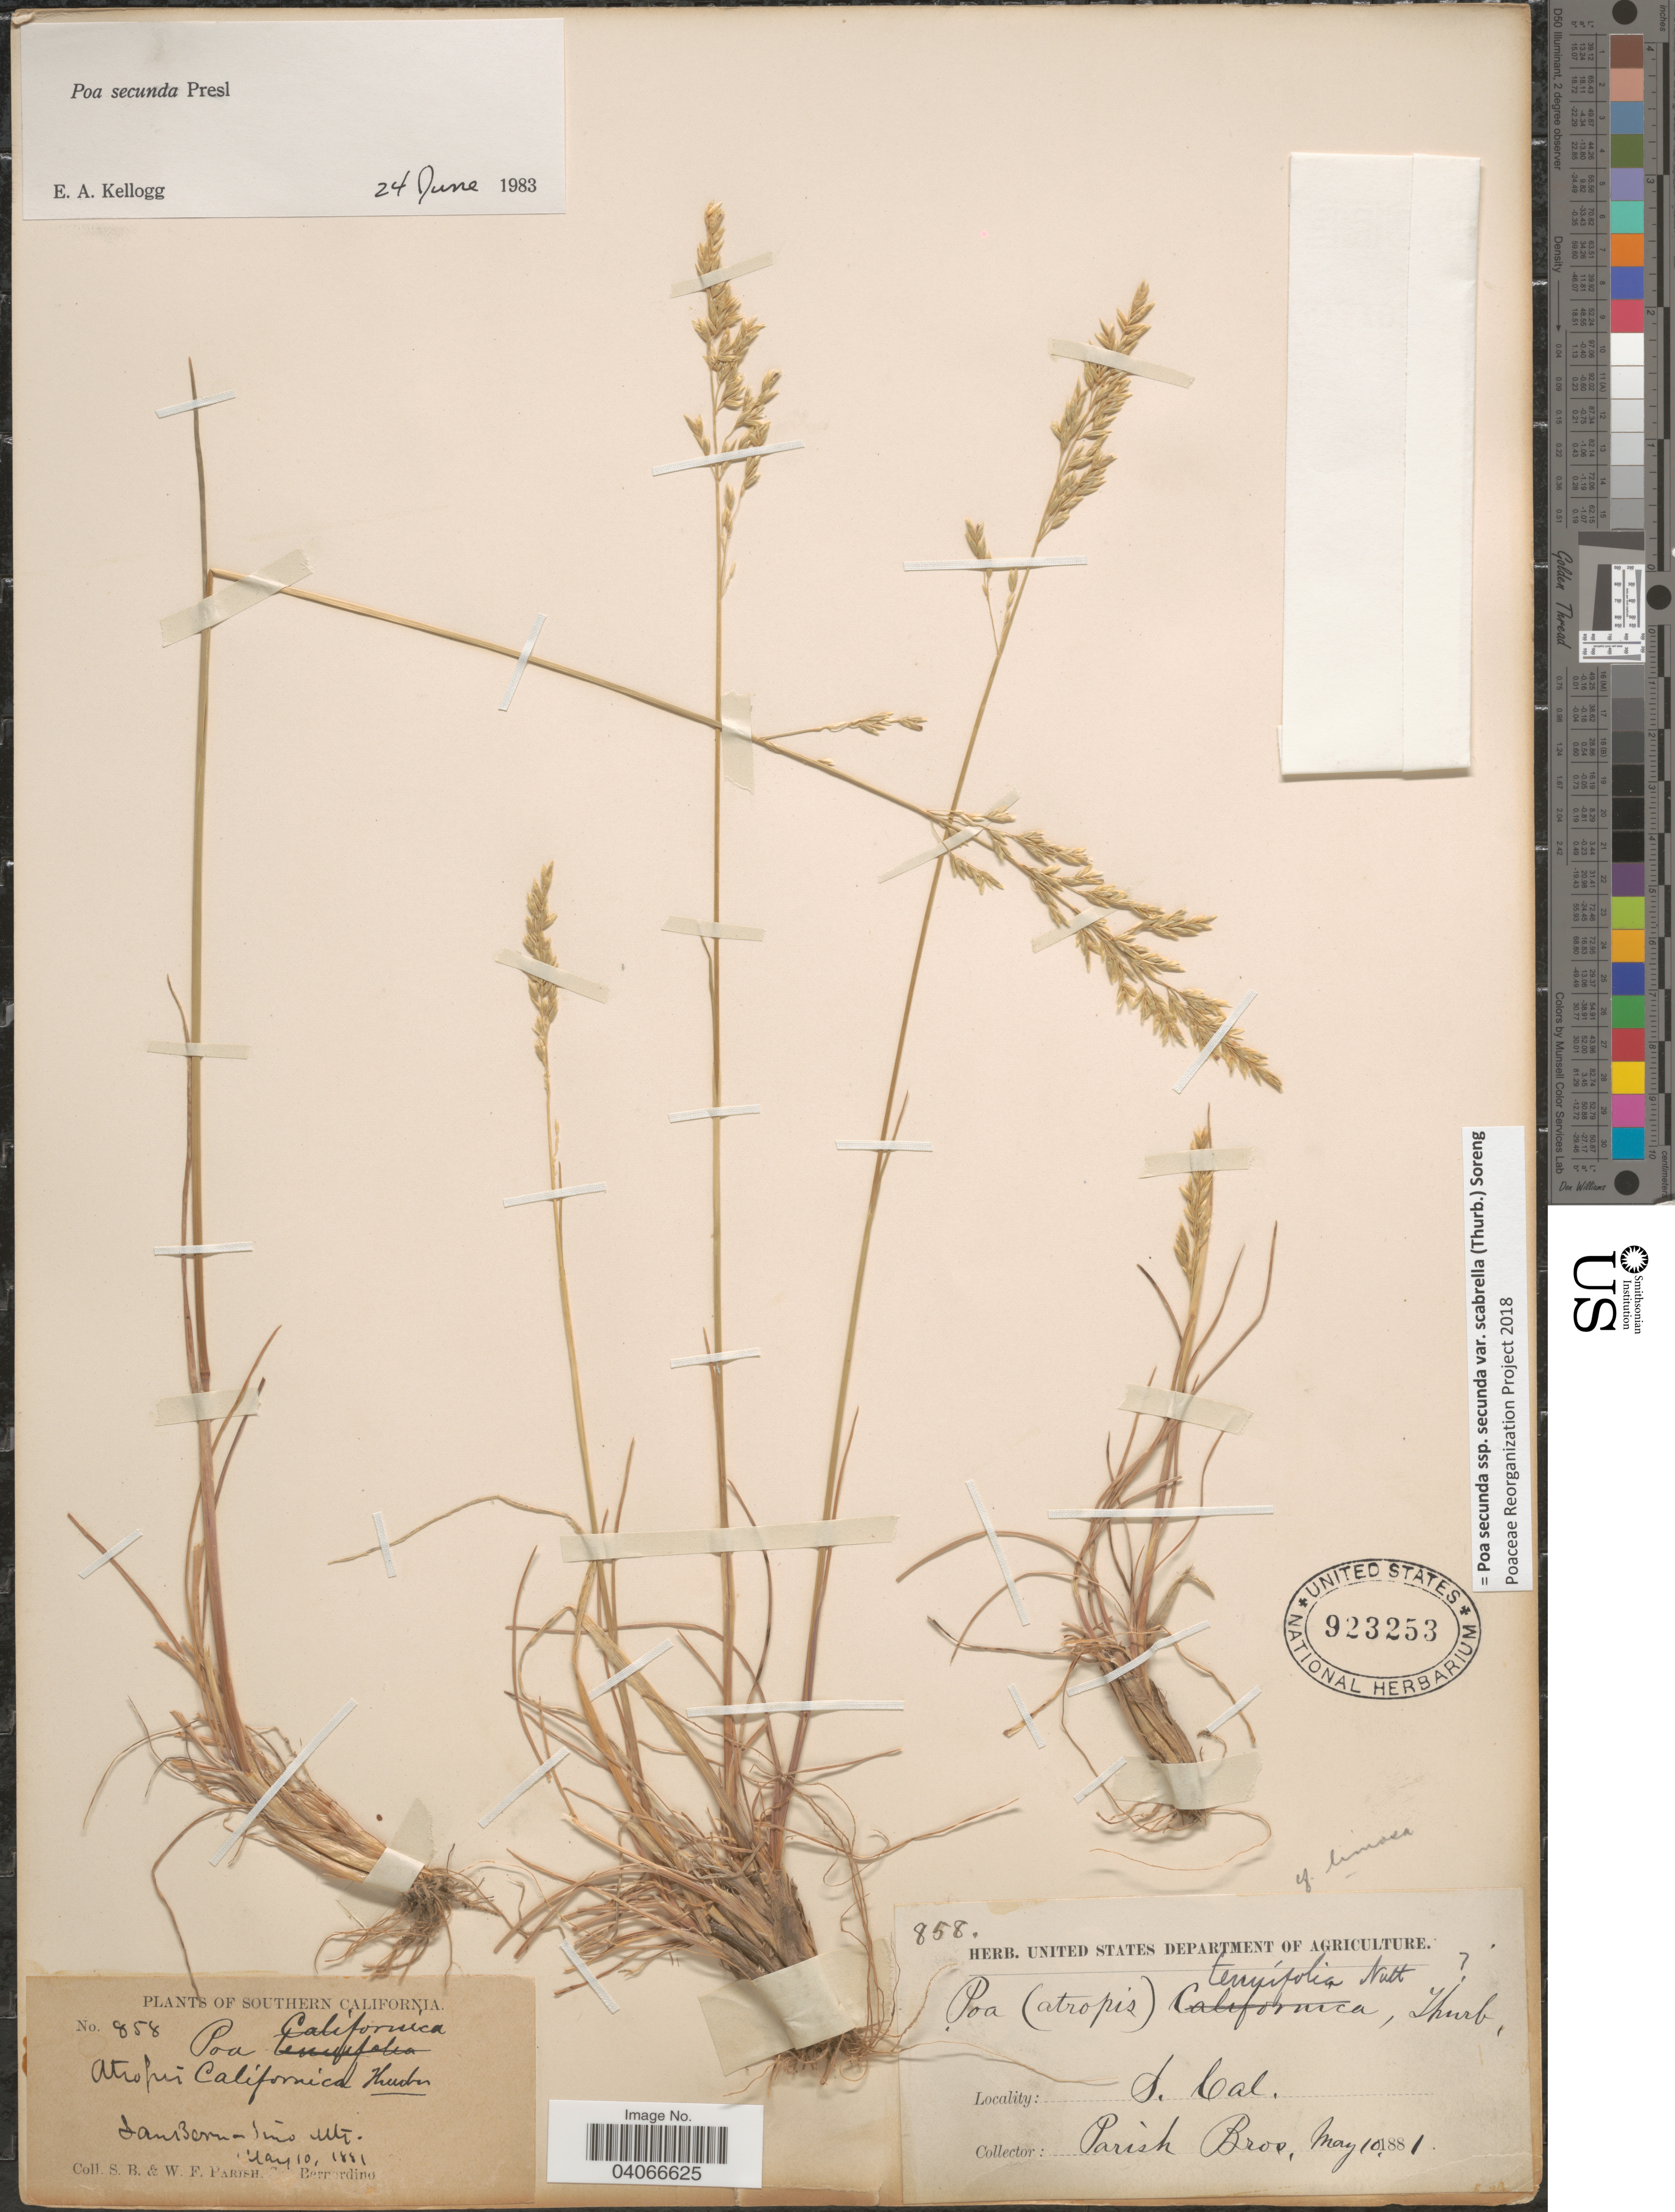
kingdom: Plantae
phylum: Tracheophyta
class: Liliopsida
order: Poales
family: Poaceae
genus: Poa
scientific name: Poa secunda subsp. secunda var. scabrella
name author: (Thurb.) Soreng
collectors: S. B. Parish & W. F. Parish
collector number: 858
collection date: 1881-05-10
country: United States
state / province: California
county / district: San Bernardino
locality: Southern California. San Bernardino Mts.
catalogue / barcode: US 923253